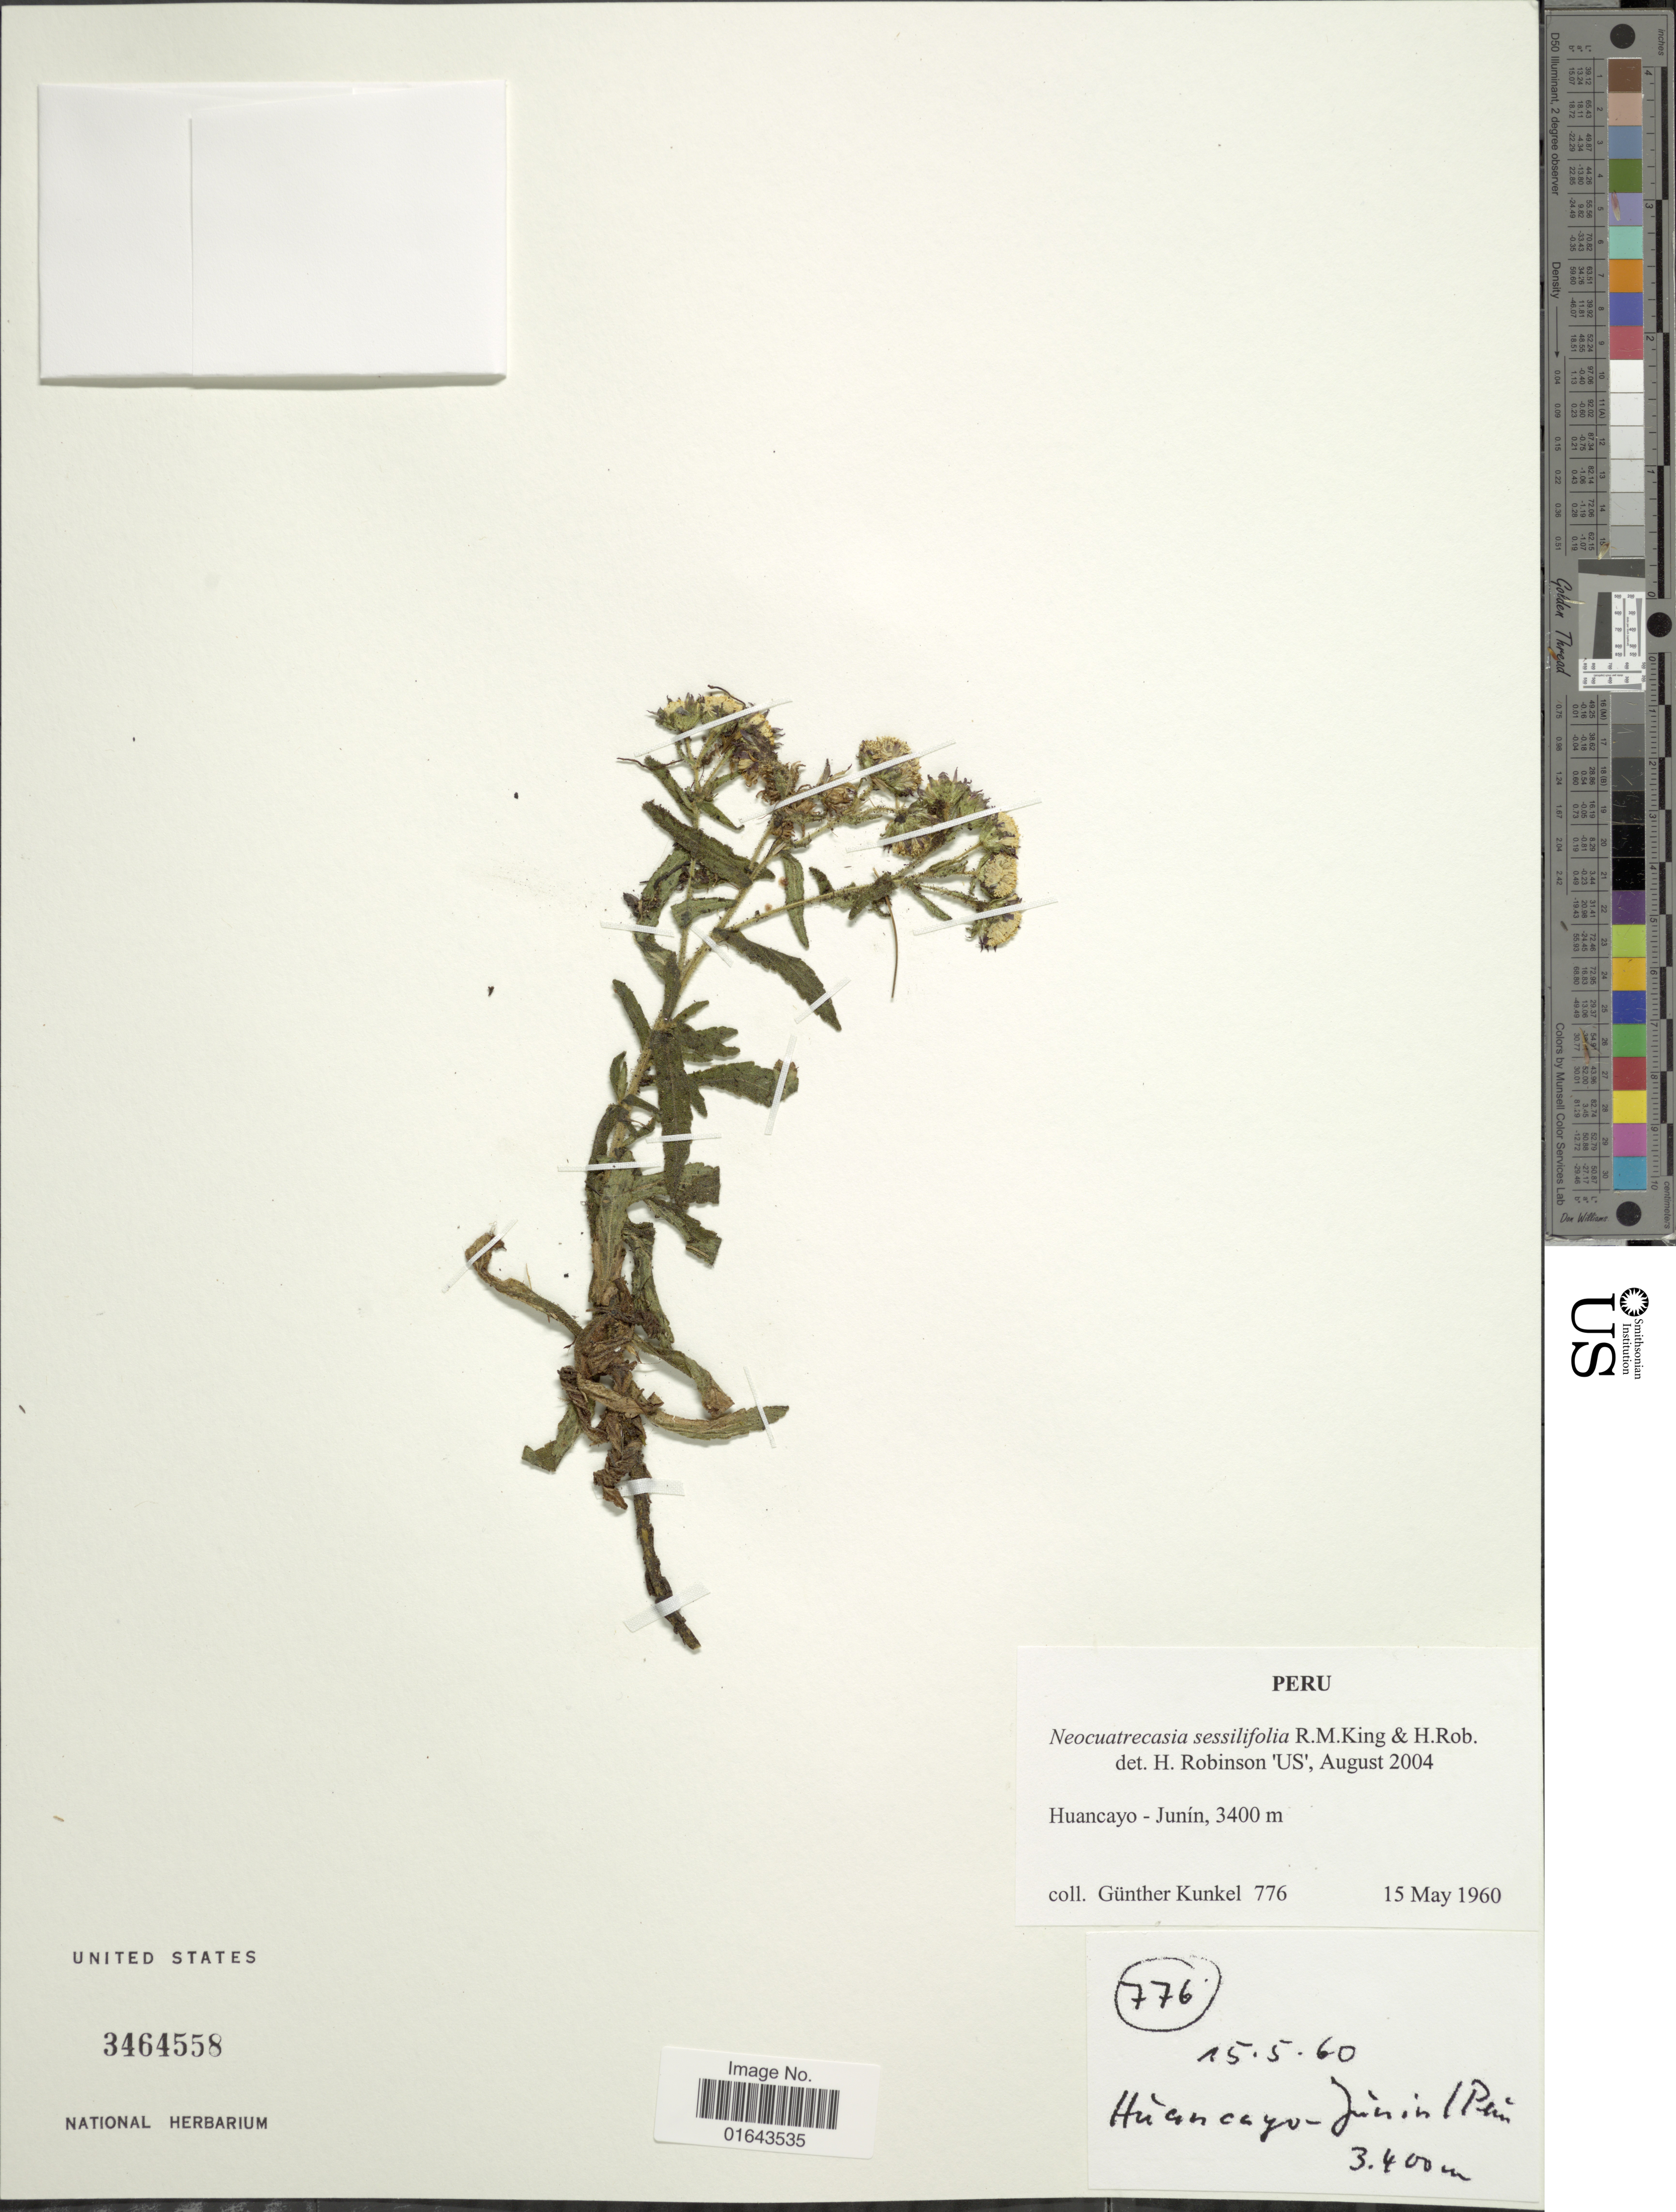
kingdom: Plantae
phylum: Tracheophyta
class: Magnoliopsida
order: Asterales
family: Asteraceae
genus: Neocuatrecasia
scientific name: Neocuatrecasia sessilifolia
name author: R.M. King & H. Rob.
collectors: G. Kunkel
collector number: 776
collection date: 1960-05-15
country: Peru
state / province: Junín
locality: Huancayo - Junín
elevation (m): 3400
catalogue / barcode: US 3464558